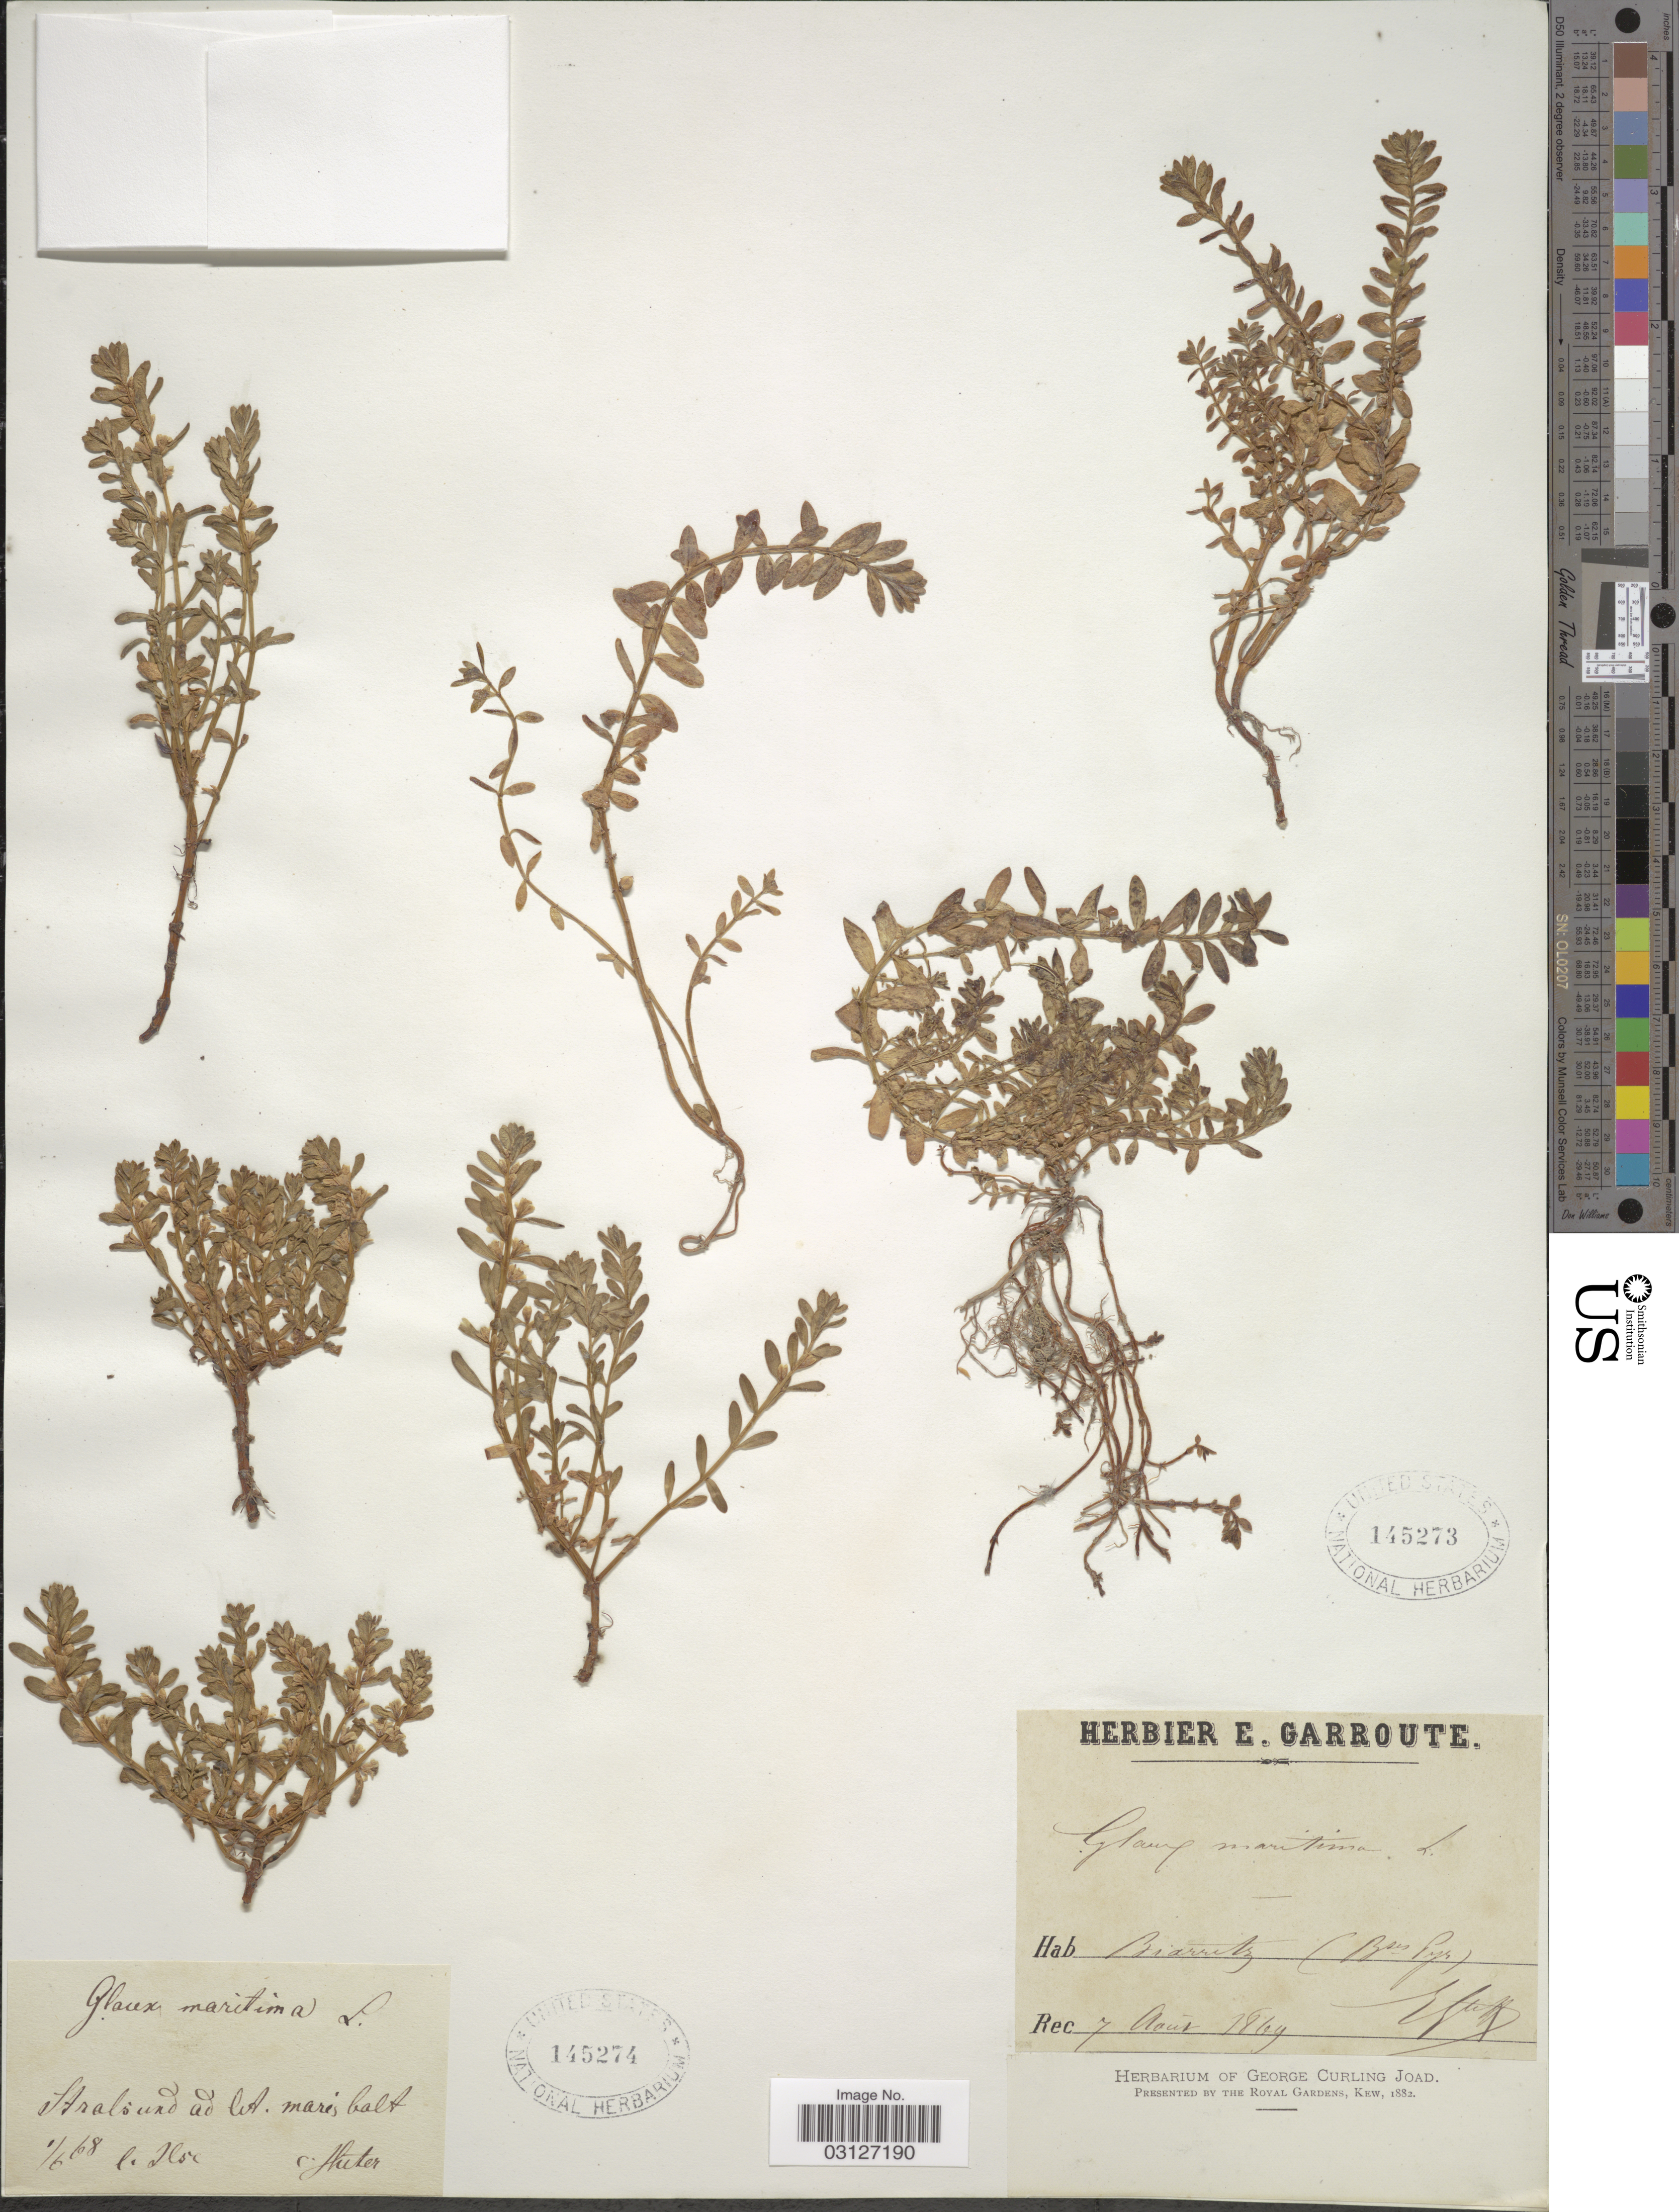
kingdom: Plantae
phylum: Tracheophyta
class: Magnoliopsida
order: Ericales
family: Primulaceae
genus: Glaux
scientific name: Glaux maritima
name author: L.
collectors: E. Garroute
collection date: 1869-08-07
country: France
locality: Biarritz (Bs-Pyr).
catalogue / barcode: US 145273